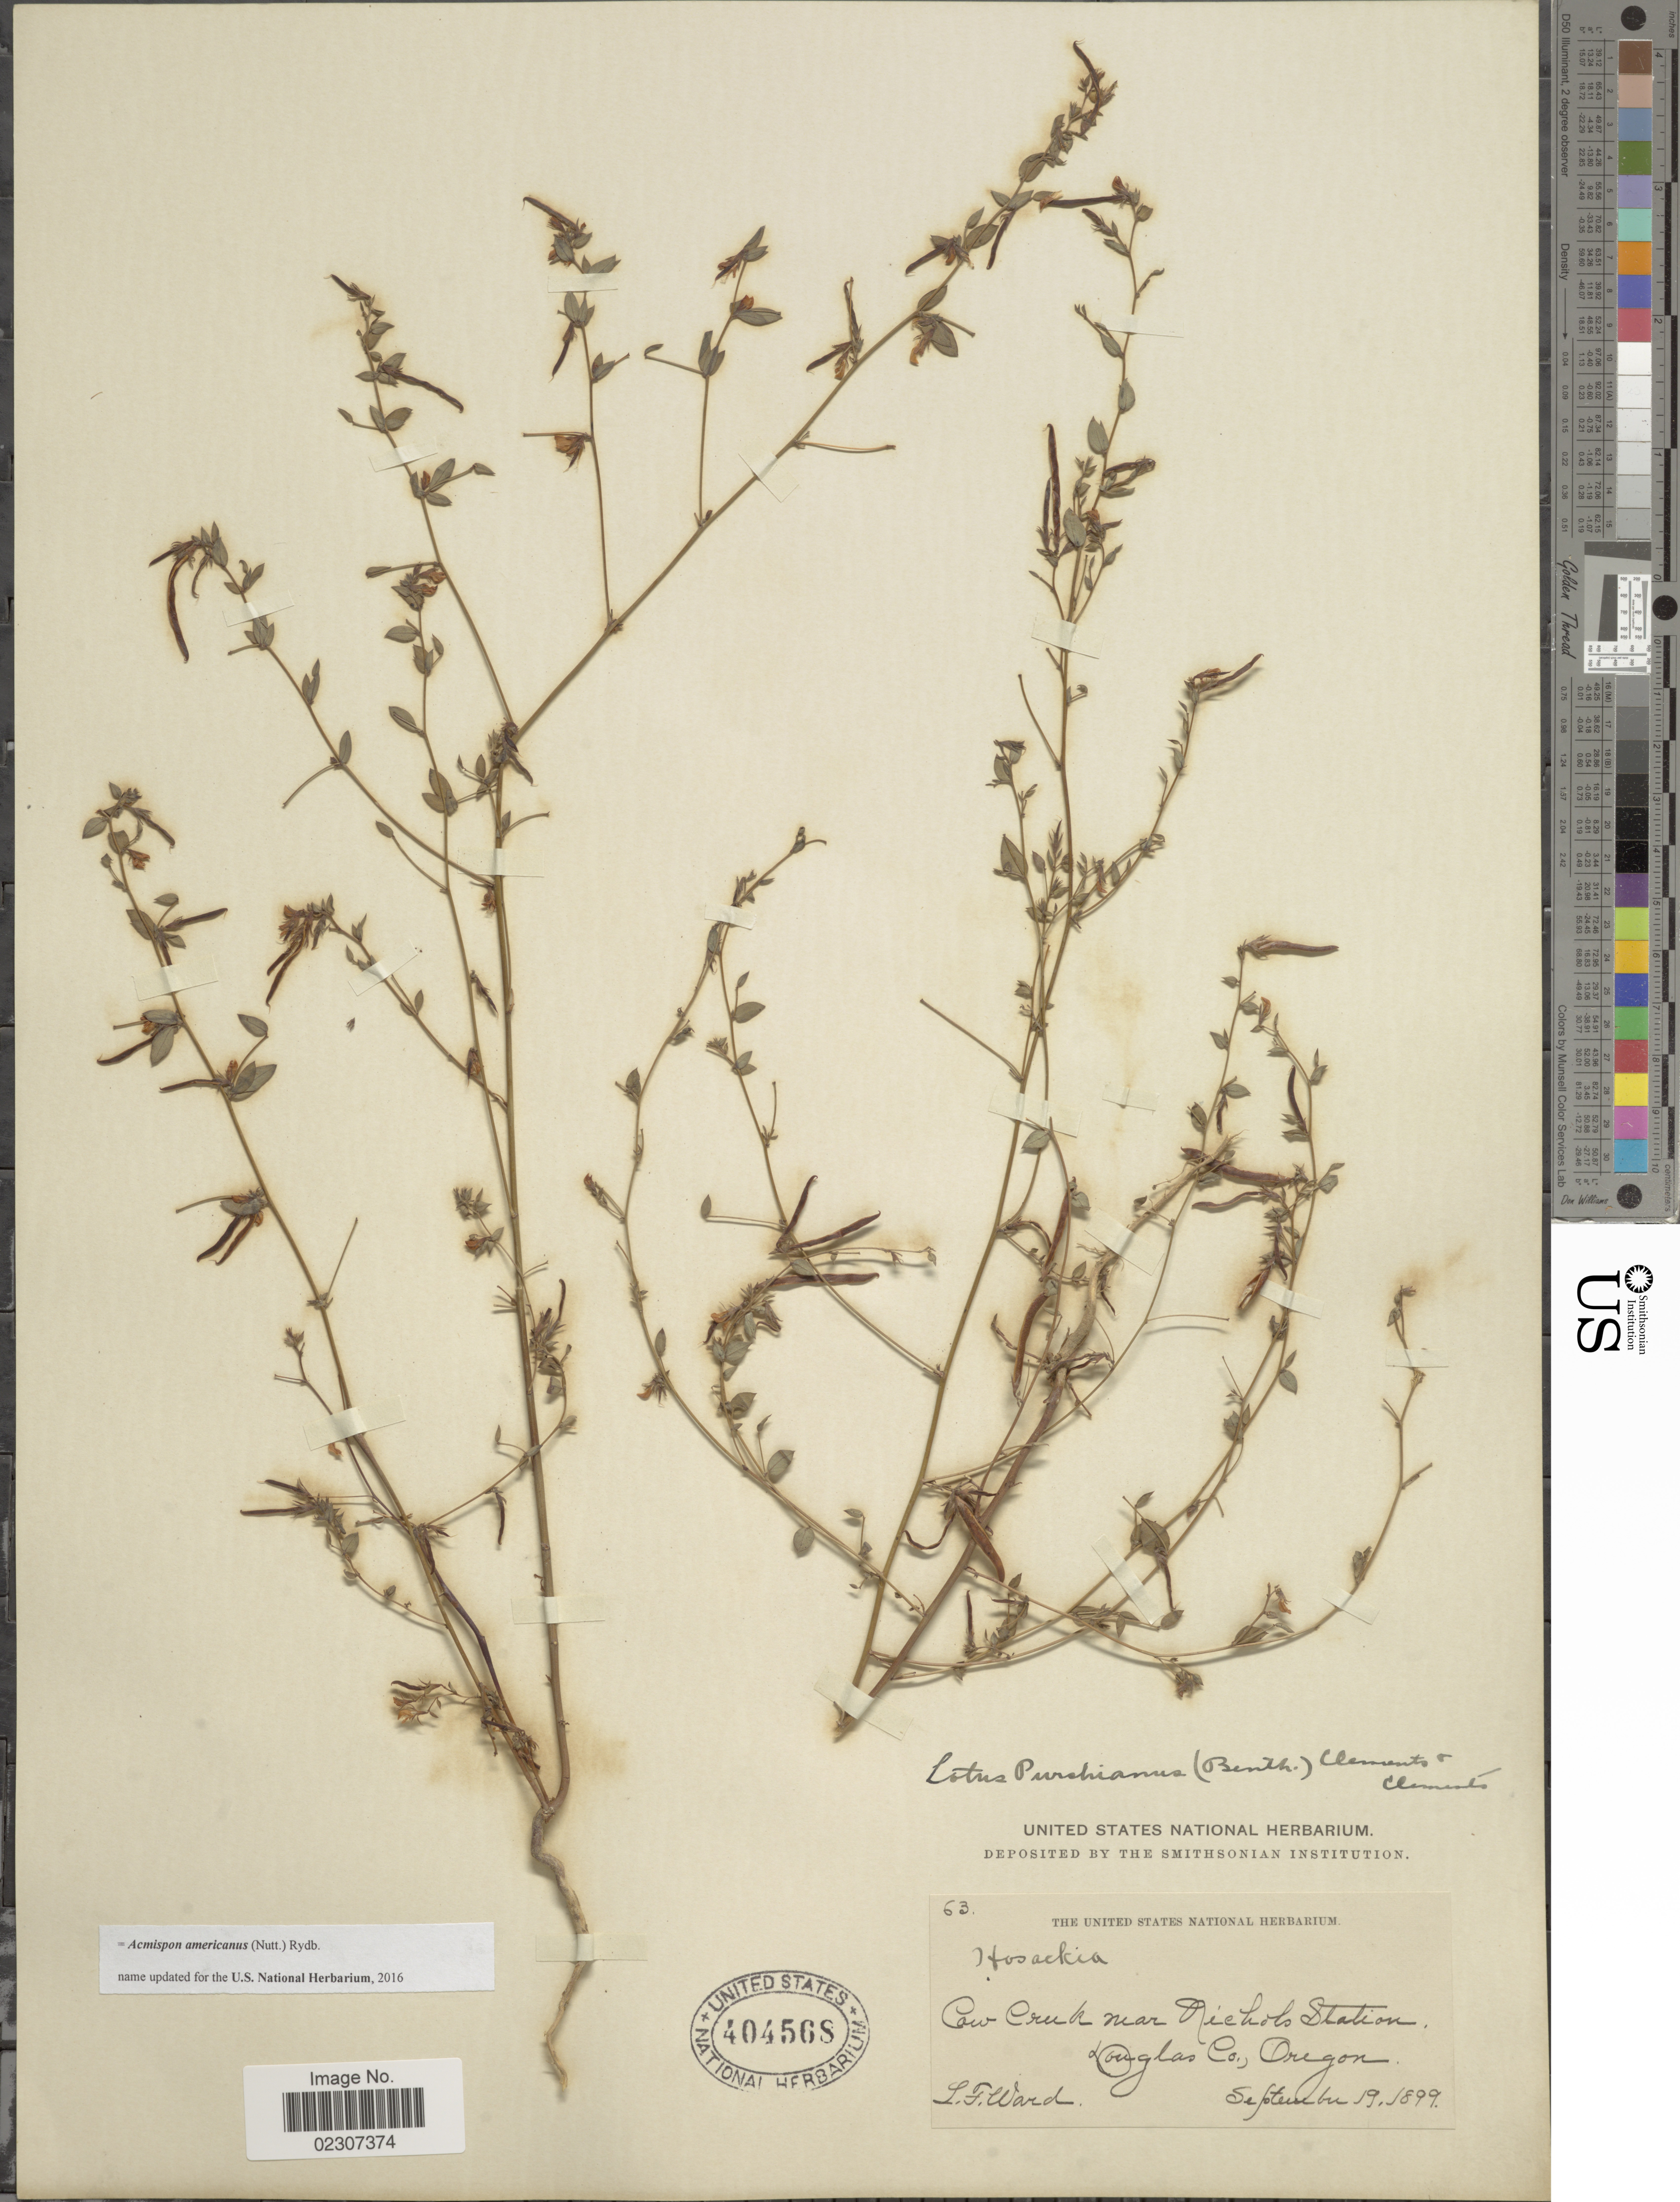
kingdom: Plantae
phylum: Tracheophyta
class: Magnoliopsida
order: Fabales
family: Fabaceae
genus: Acmispon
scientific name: Acmispon americanus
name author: (Nutt.) Rydb.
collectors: L. Ward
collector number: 63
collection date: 1899-09-19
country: United States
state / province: Oregon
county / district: Douglas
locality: Cow creek near Nichols Station, Douglas Co., Oregon.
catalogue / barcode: US 404568